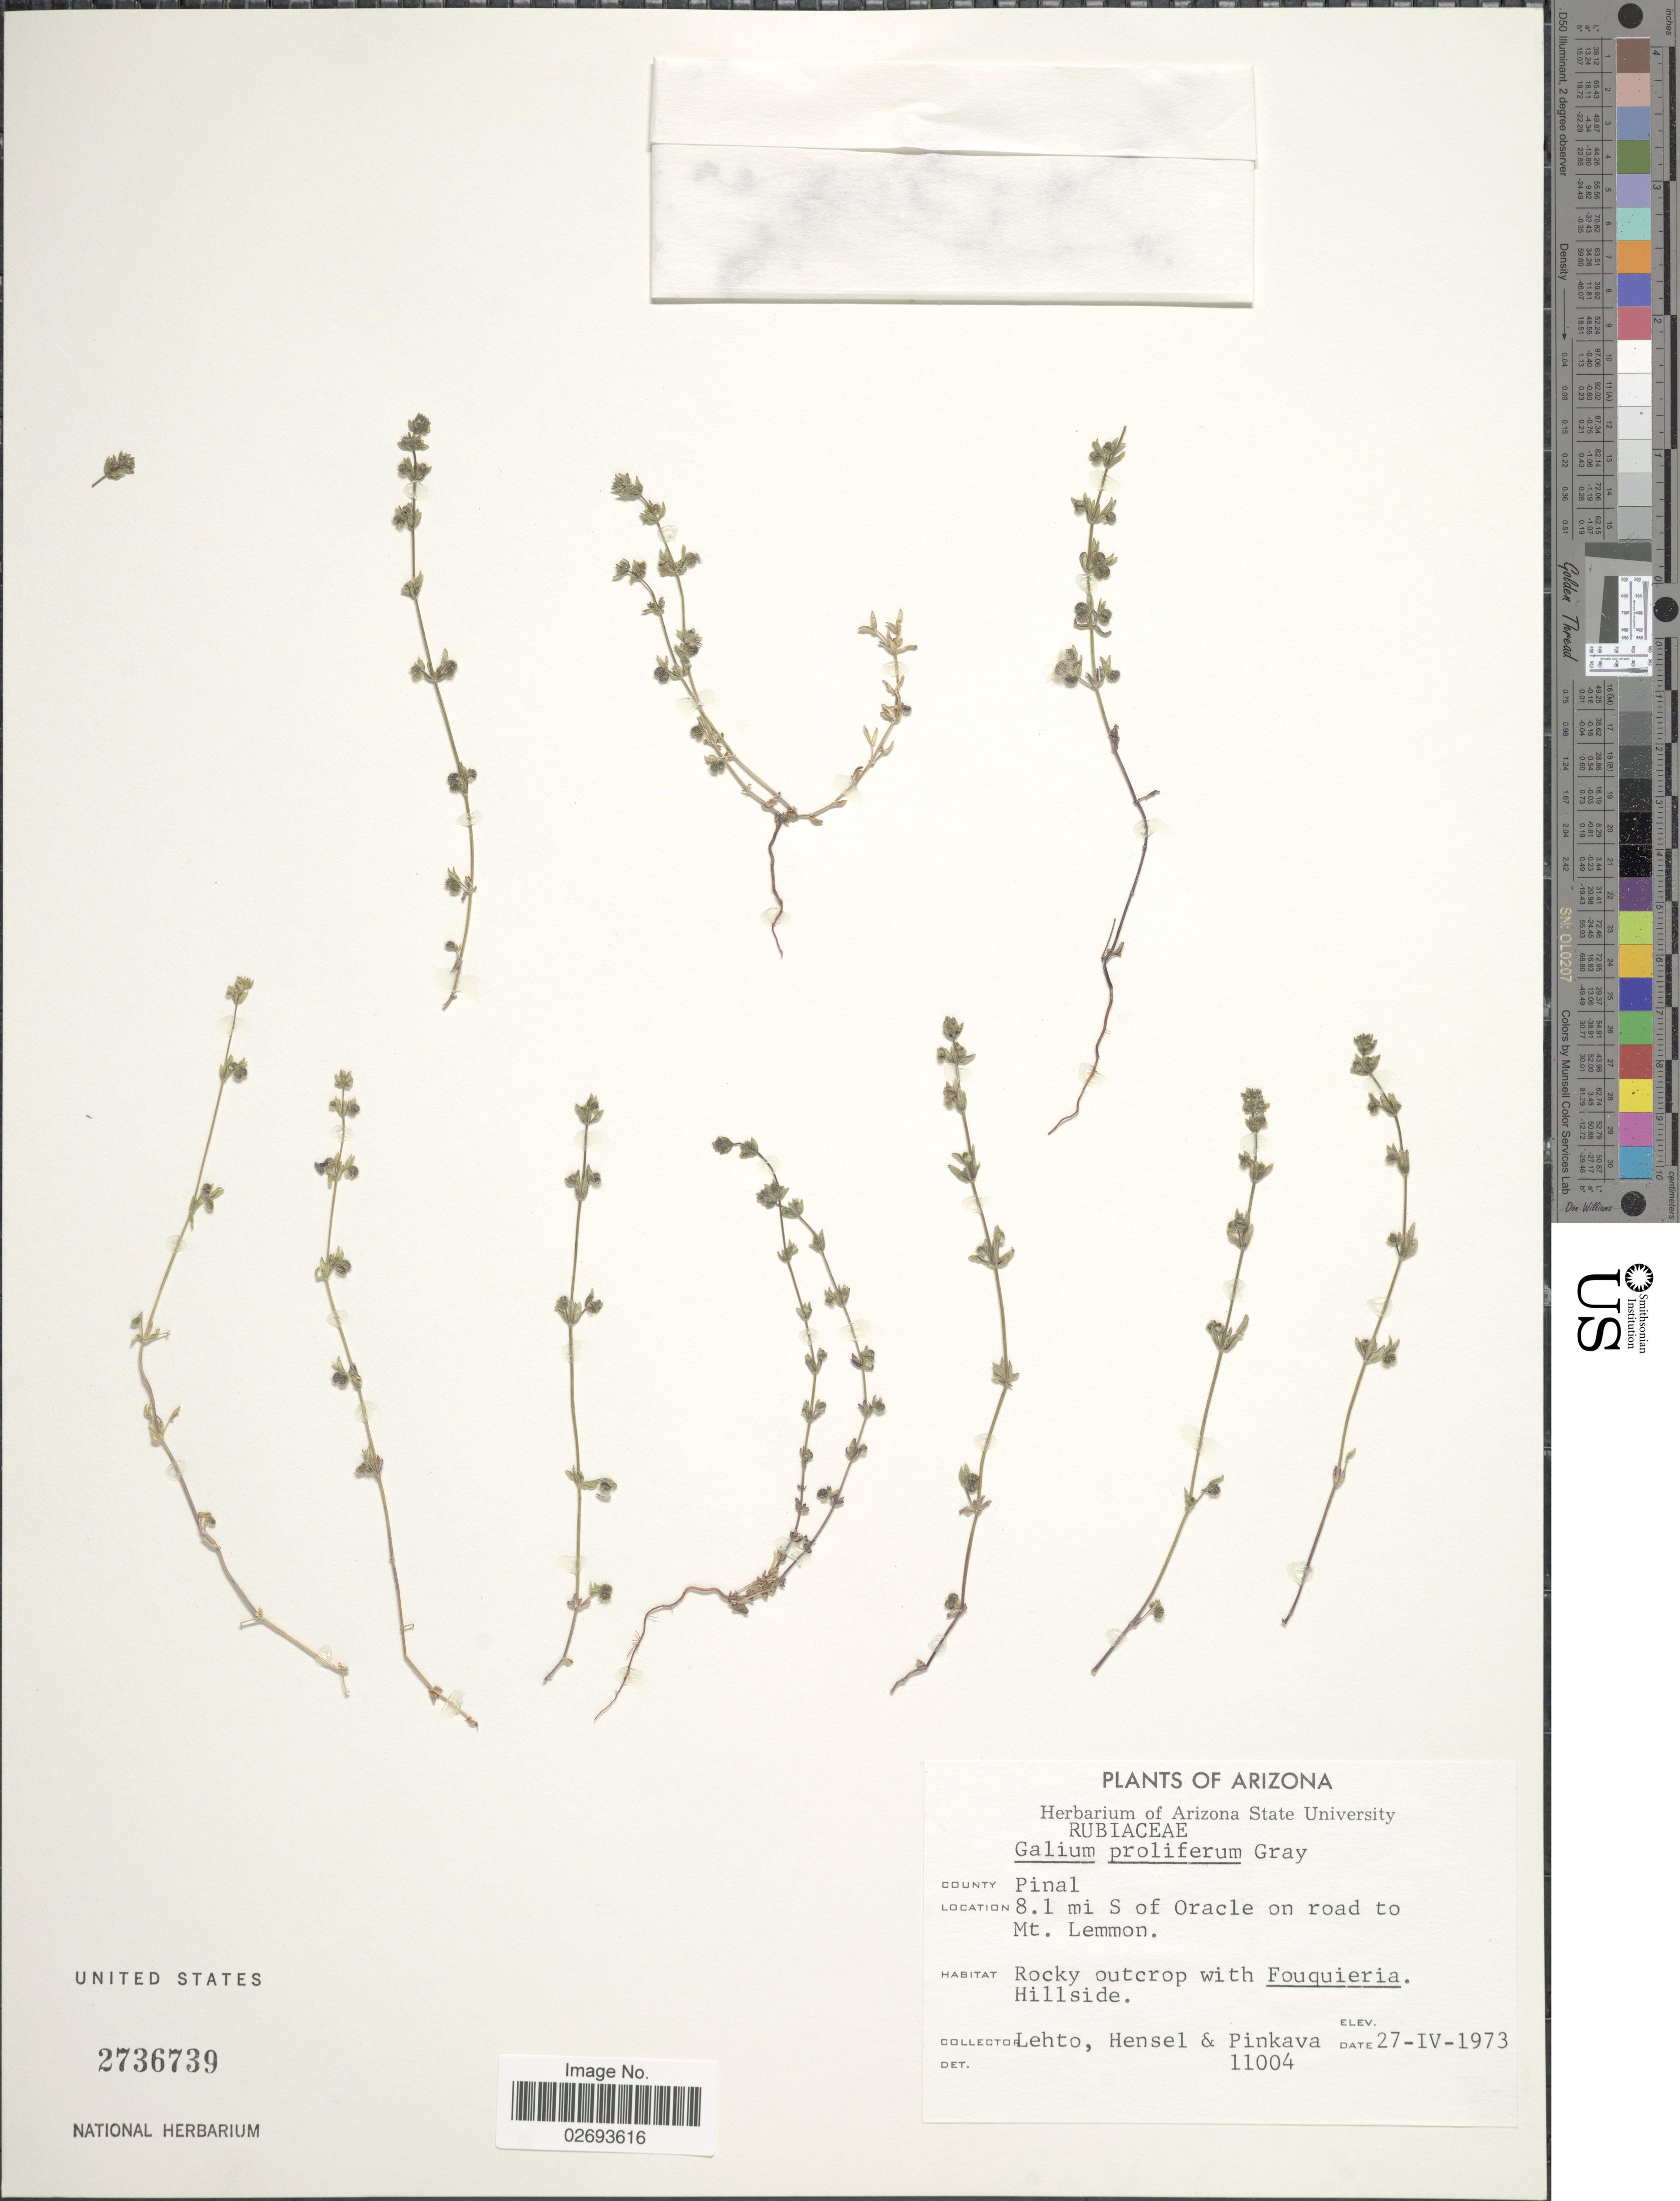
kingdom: Plantae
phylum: Tracheophyta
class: Magnoliopsida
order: Gentianales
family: Rubiaceae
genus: Galium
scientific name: Galium proliferum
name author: A. Gray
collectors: -. Lehto, -. Hensel & -. Pinkava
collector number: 11004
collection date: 1973-04-27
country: United States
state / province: Arizona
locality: County Pinal, 8.1 mi S of Oracle on road to Mt. Lemmon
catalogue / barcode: US 2736739